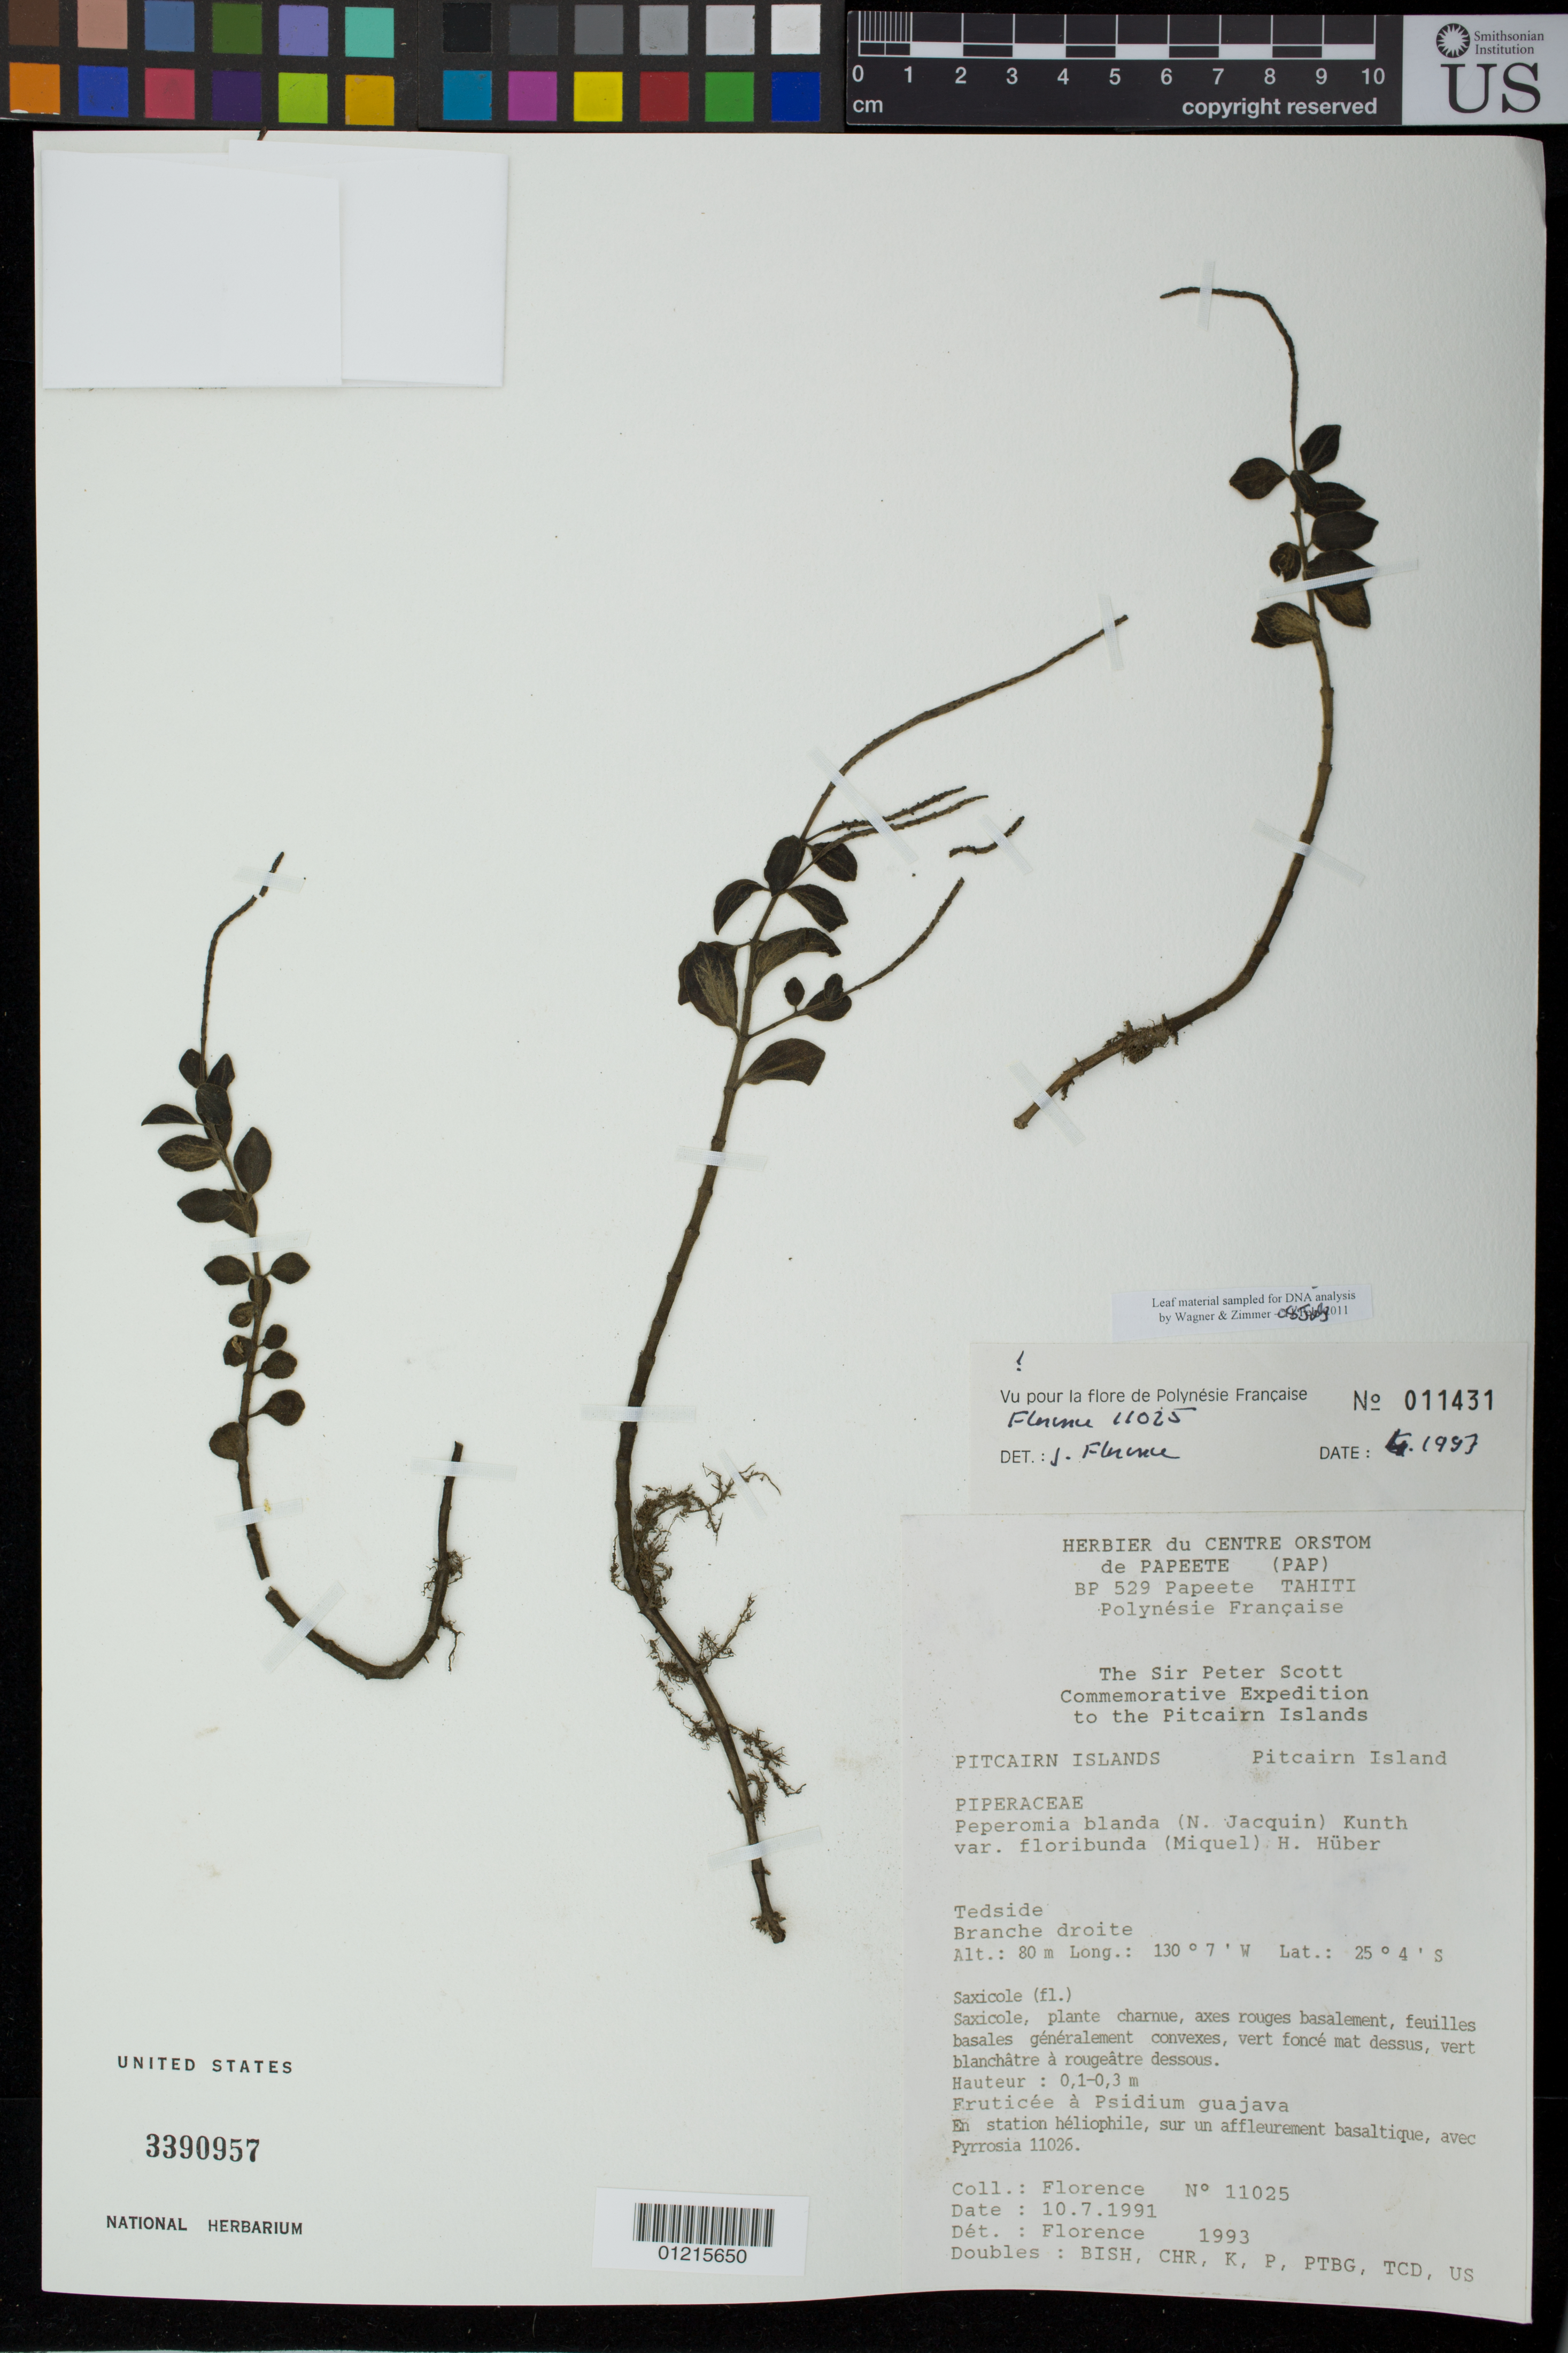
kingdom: Plantae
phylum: Tracheophyta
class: Magnoliopsida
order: Piperales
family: Piperaceae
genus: Peperomia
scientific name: Peperomia leptostachya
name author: Hook. & Arn.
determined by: Wagner, W. L., (BOT), Smithsonian Institution - National Museum of Natural History (UNITED STATES)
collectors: J. Florence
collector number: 11025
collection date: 1991-07-10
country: Pitcairn Islands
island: Pitcairn Island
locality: Tedside Branche Droite.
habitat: En station heliophile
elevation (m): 80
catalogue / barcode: US 3390957